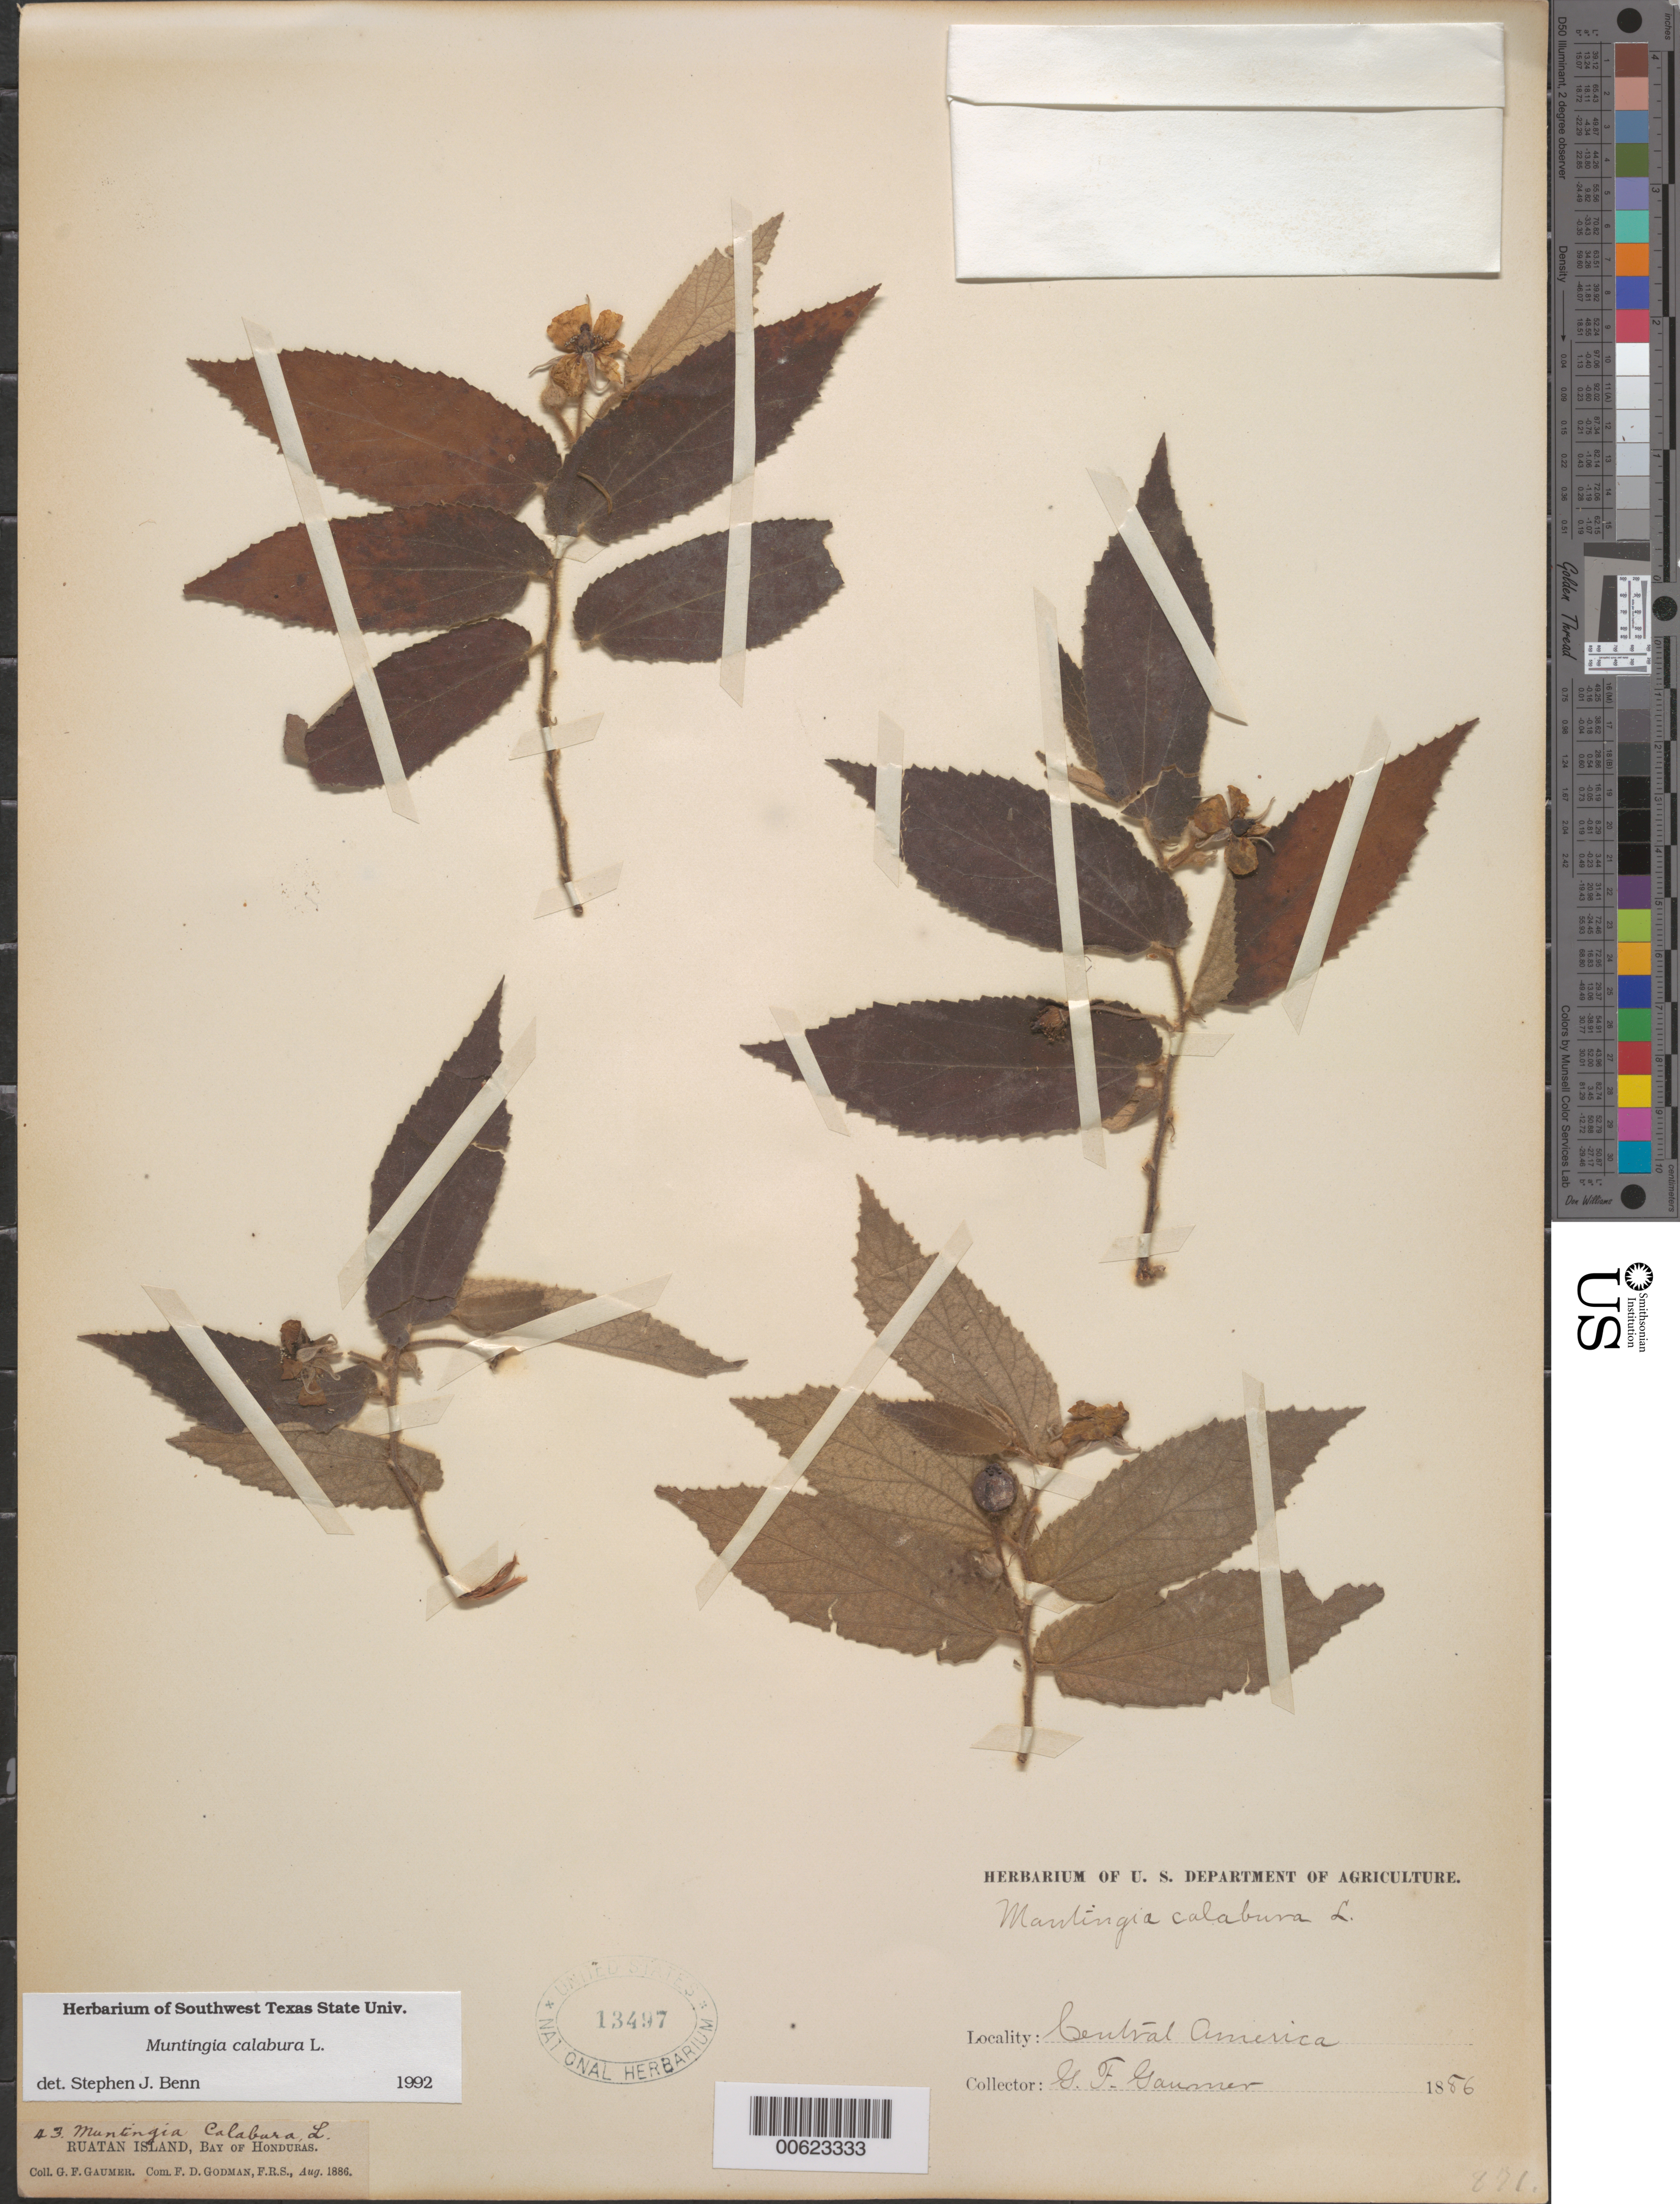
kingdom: Plantae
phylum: Tracheophyta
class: Magnoliopsida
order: Malvales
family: Muntingiaceae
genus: Muntingia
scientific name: Muntingia calabura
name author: L.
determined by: Benn, S. J.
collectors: G. F. Gaumer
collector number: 43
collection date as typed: Aug 1886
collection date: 1886-08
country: Honduras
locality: Ruatan Island, Bay of Honduras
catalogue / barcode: US 13497